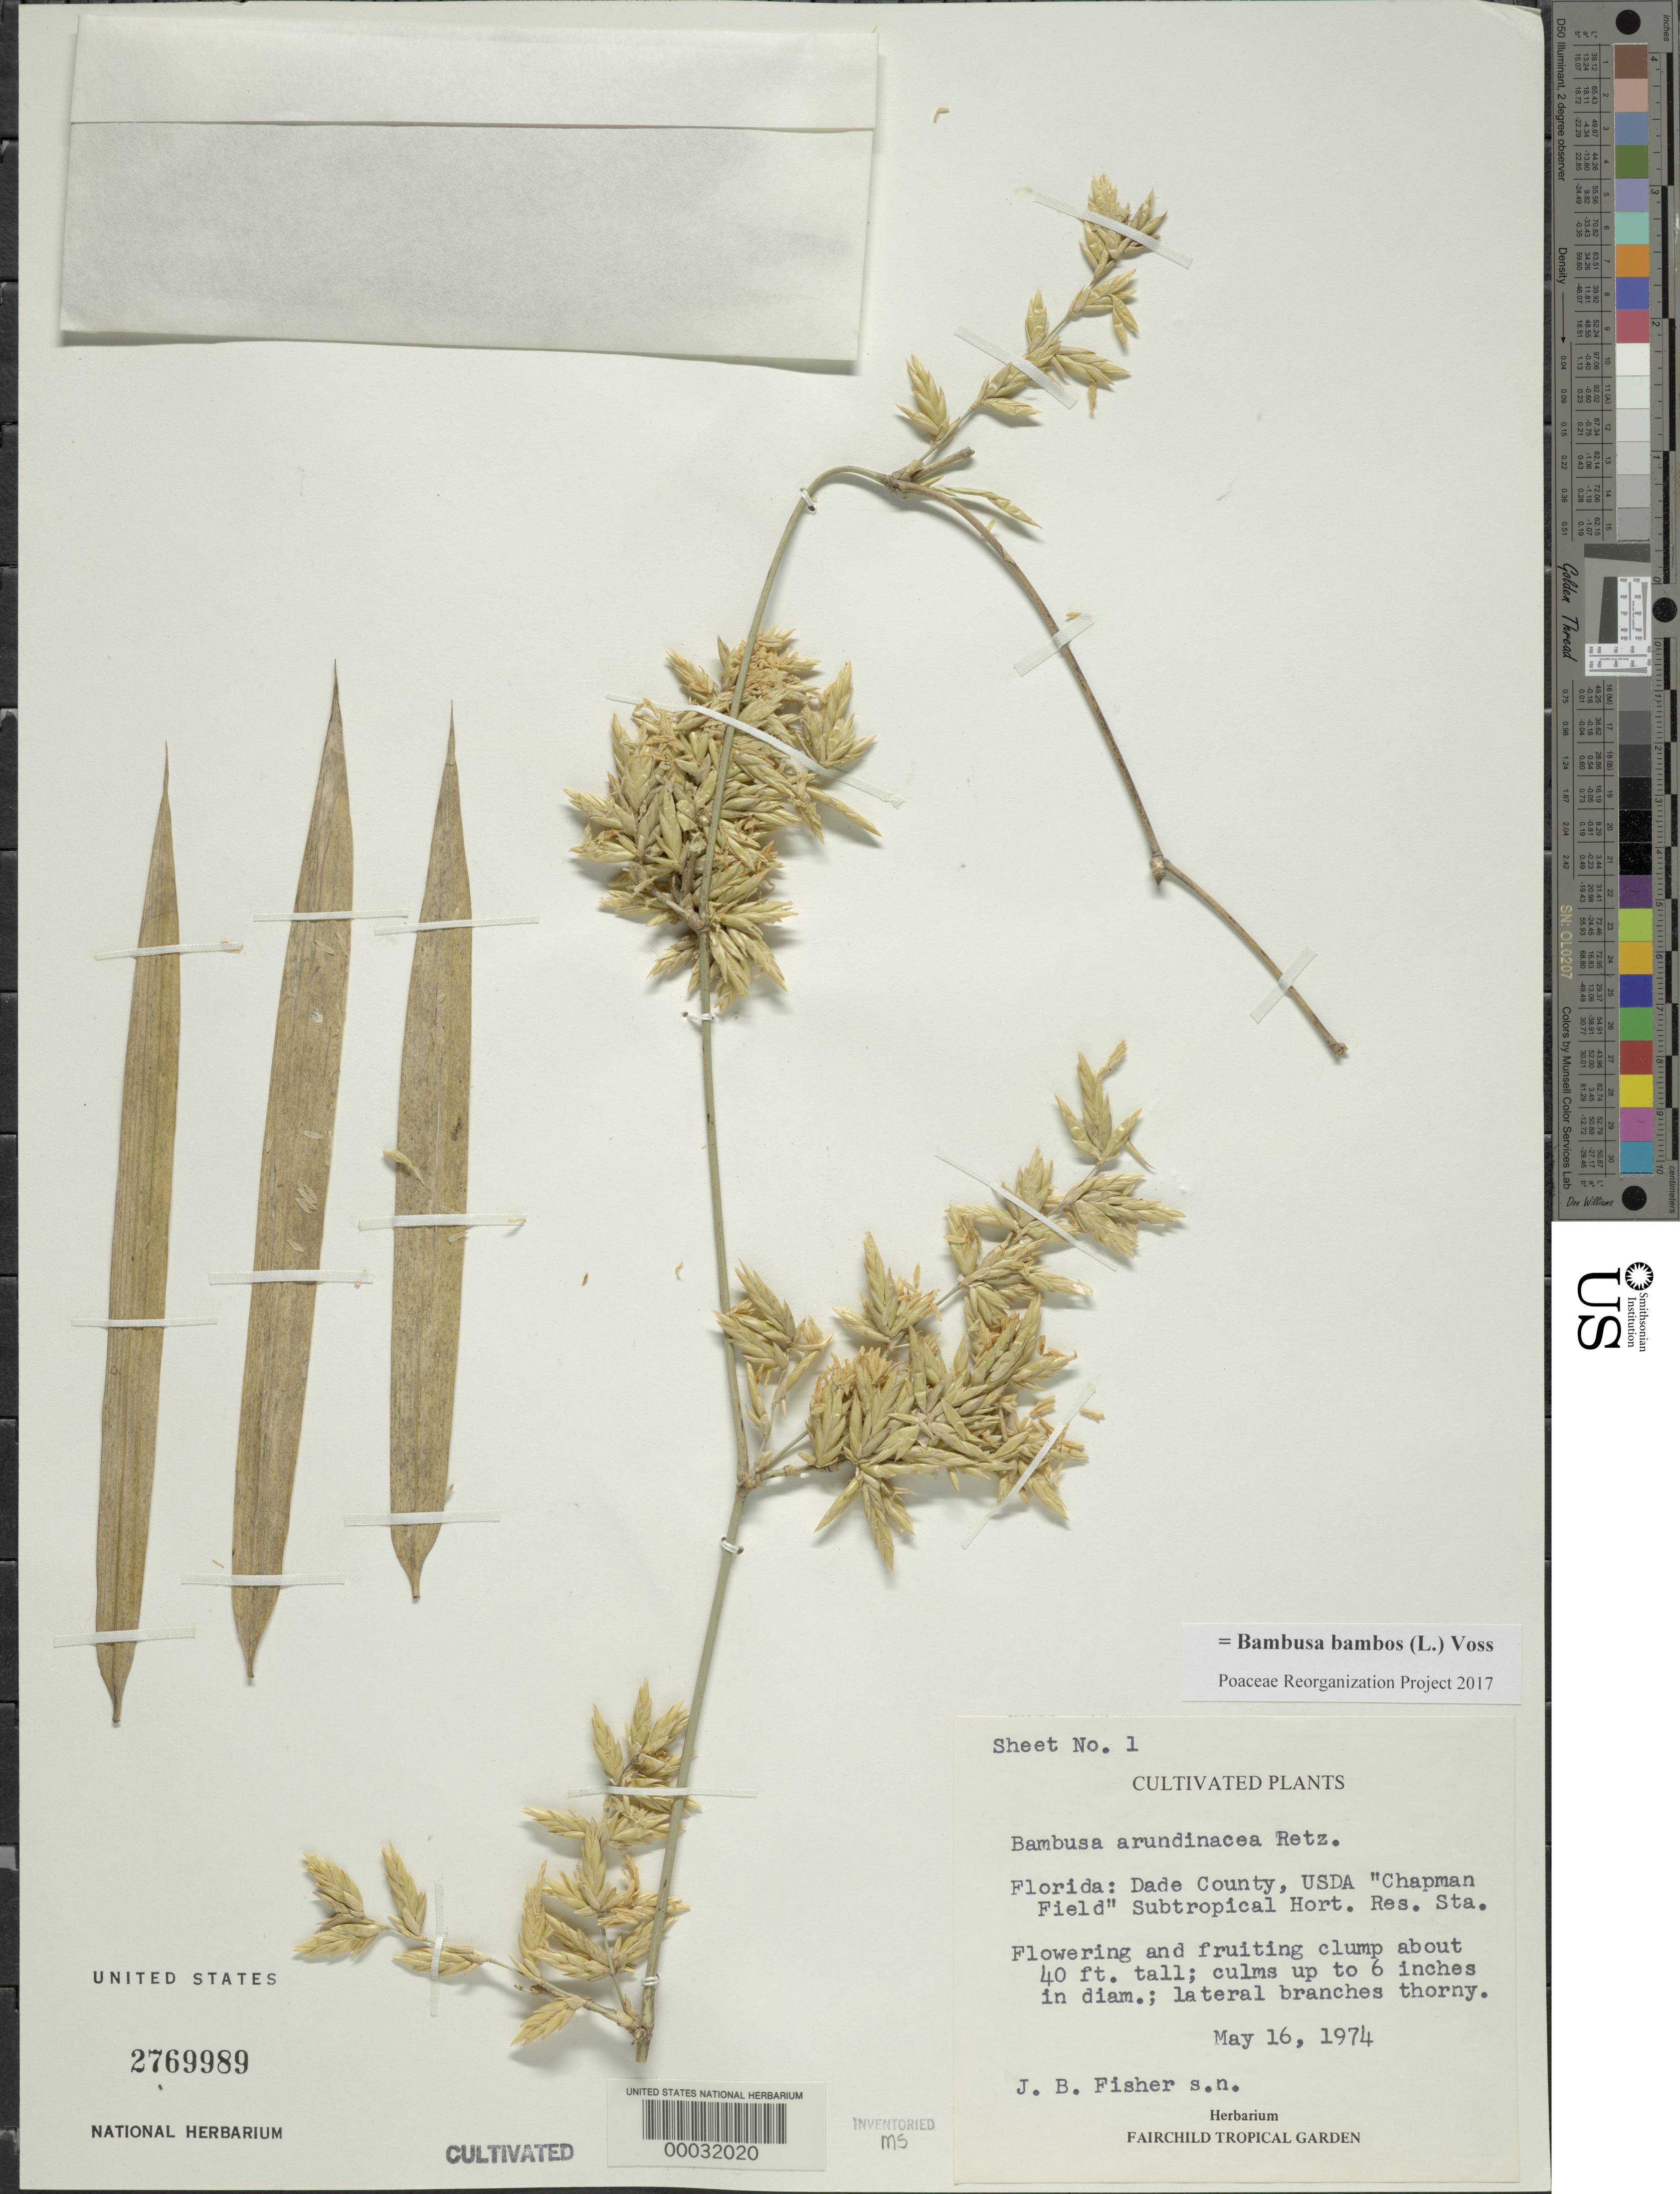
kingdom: Plantae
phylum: Tracheophyta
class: Liliopsida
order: Poales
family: Poaceae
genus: Bambusa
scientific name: Bambusa bambos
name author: (L.) Voss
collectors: J. B. Fisher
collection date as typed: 16 May 1974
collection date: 1974-05-16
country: United States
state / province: Florida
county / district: Dade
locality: Usda chapman field subtropical hort. res. sta.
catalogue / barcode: US 2769989